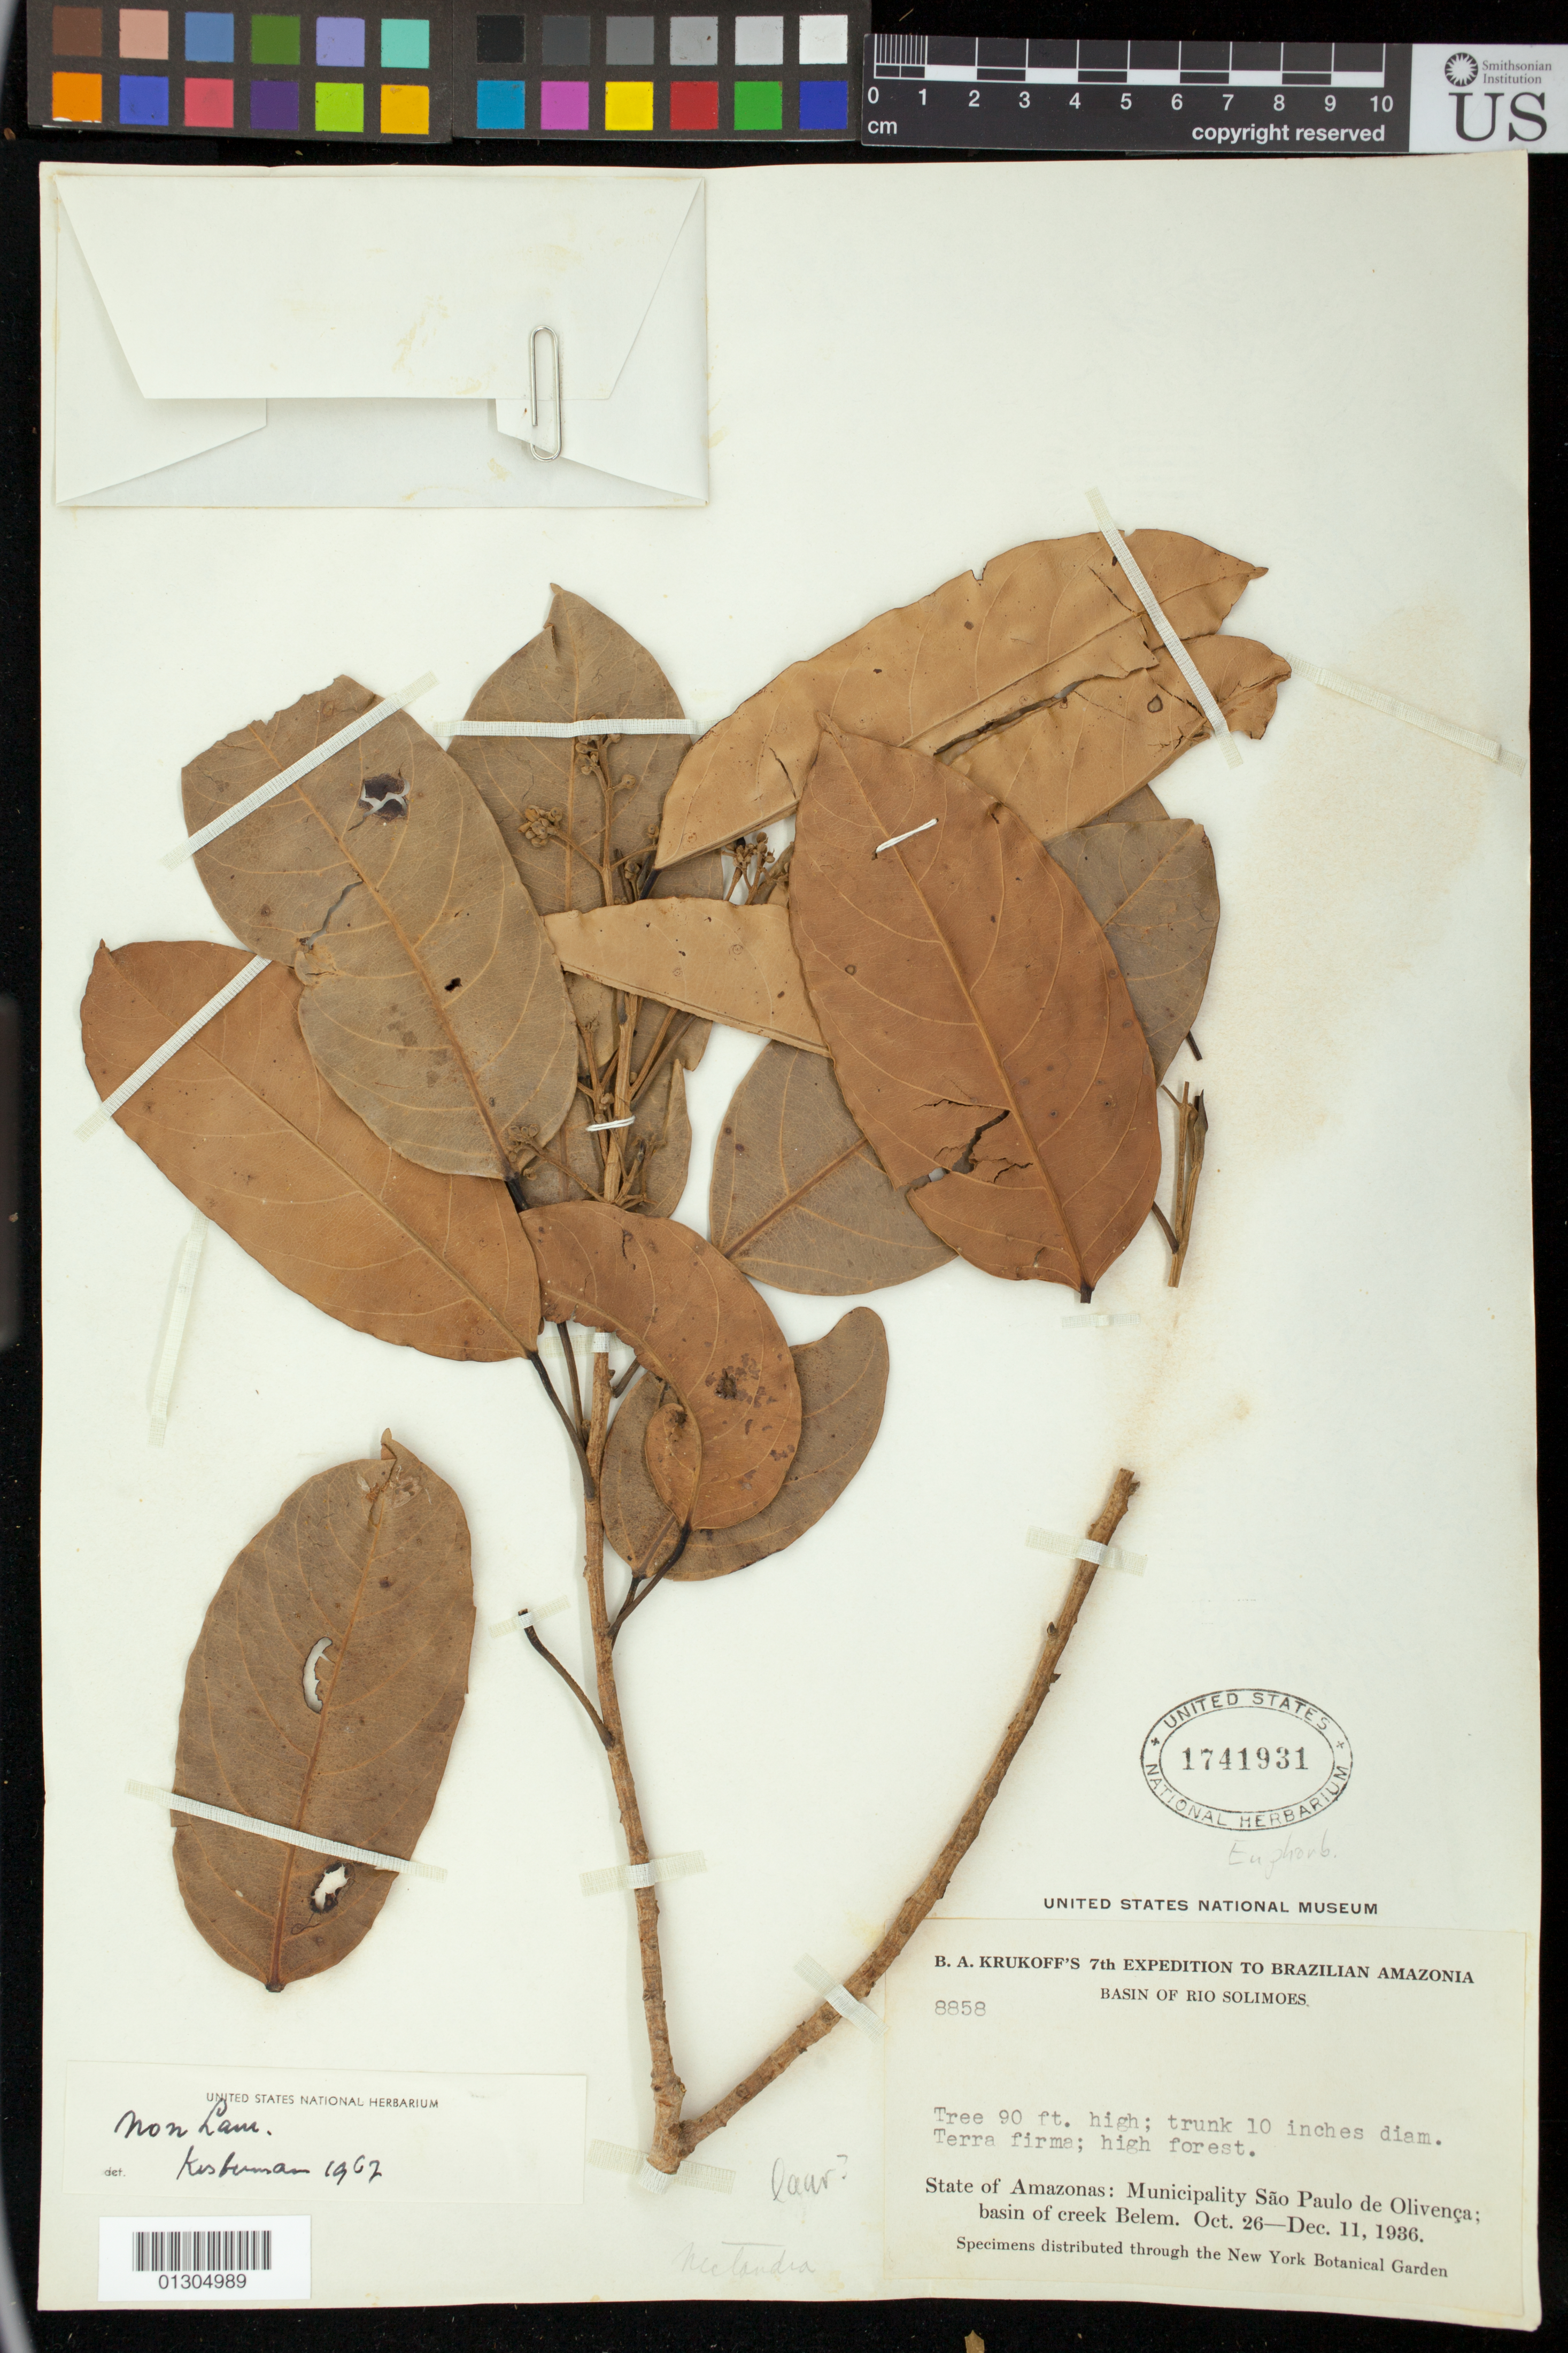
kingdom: Plantae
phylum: Tracheophyta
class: Magnoliopsida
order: Malpighiales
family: Euphorbiaceae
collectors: B. A. Krukoff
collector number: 8858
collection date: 1936-10-26/1936-12-11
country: Brazil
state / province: Amazonas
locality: Municipility Sao Paulo de Olivenca; basin of creek Belem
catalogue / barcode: US 1741931